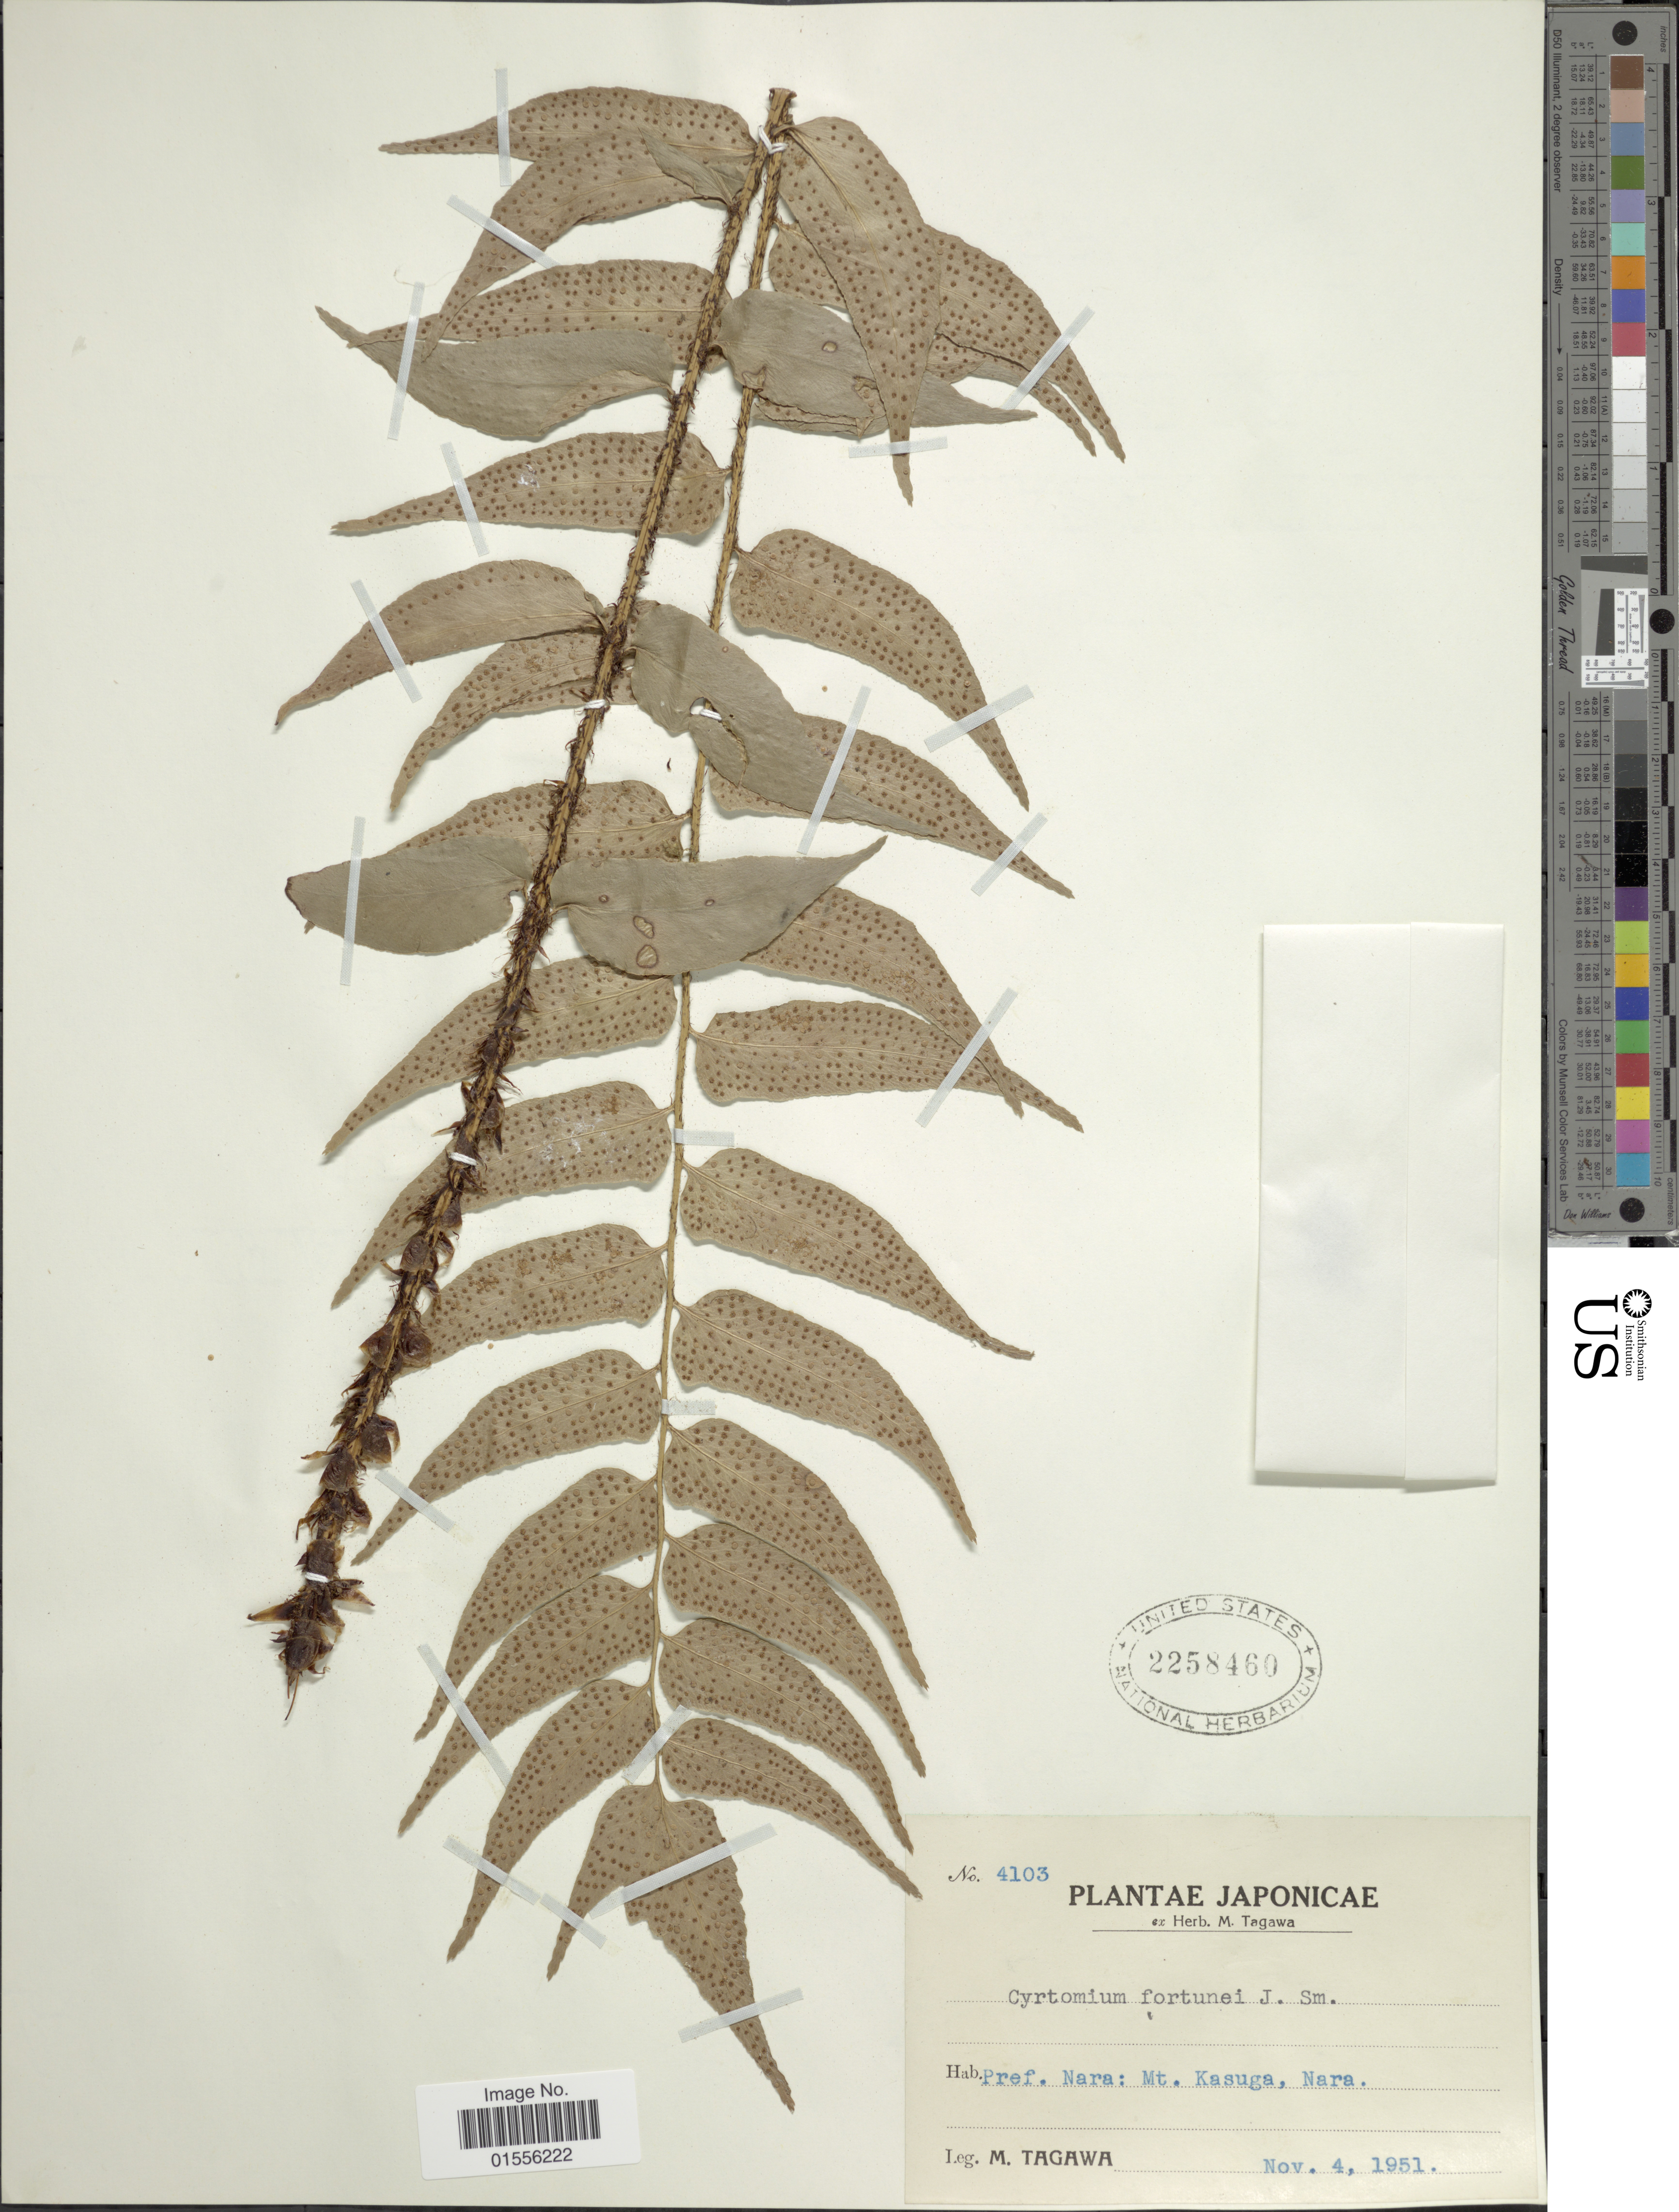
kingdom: Plantae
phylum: Tracheophyta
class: Polypodiopsida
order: Polypodiales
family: Dryopteridaceae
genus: Cyrtomium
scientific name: Cyrtomium fortunei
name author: J. Sm.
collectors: M. Tagawa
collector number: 4103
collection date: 1951-11-04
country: Japan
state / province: Nara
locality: Pref Nara: Mt Kasuga, Nara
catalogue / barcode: US 2258460